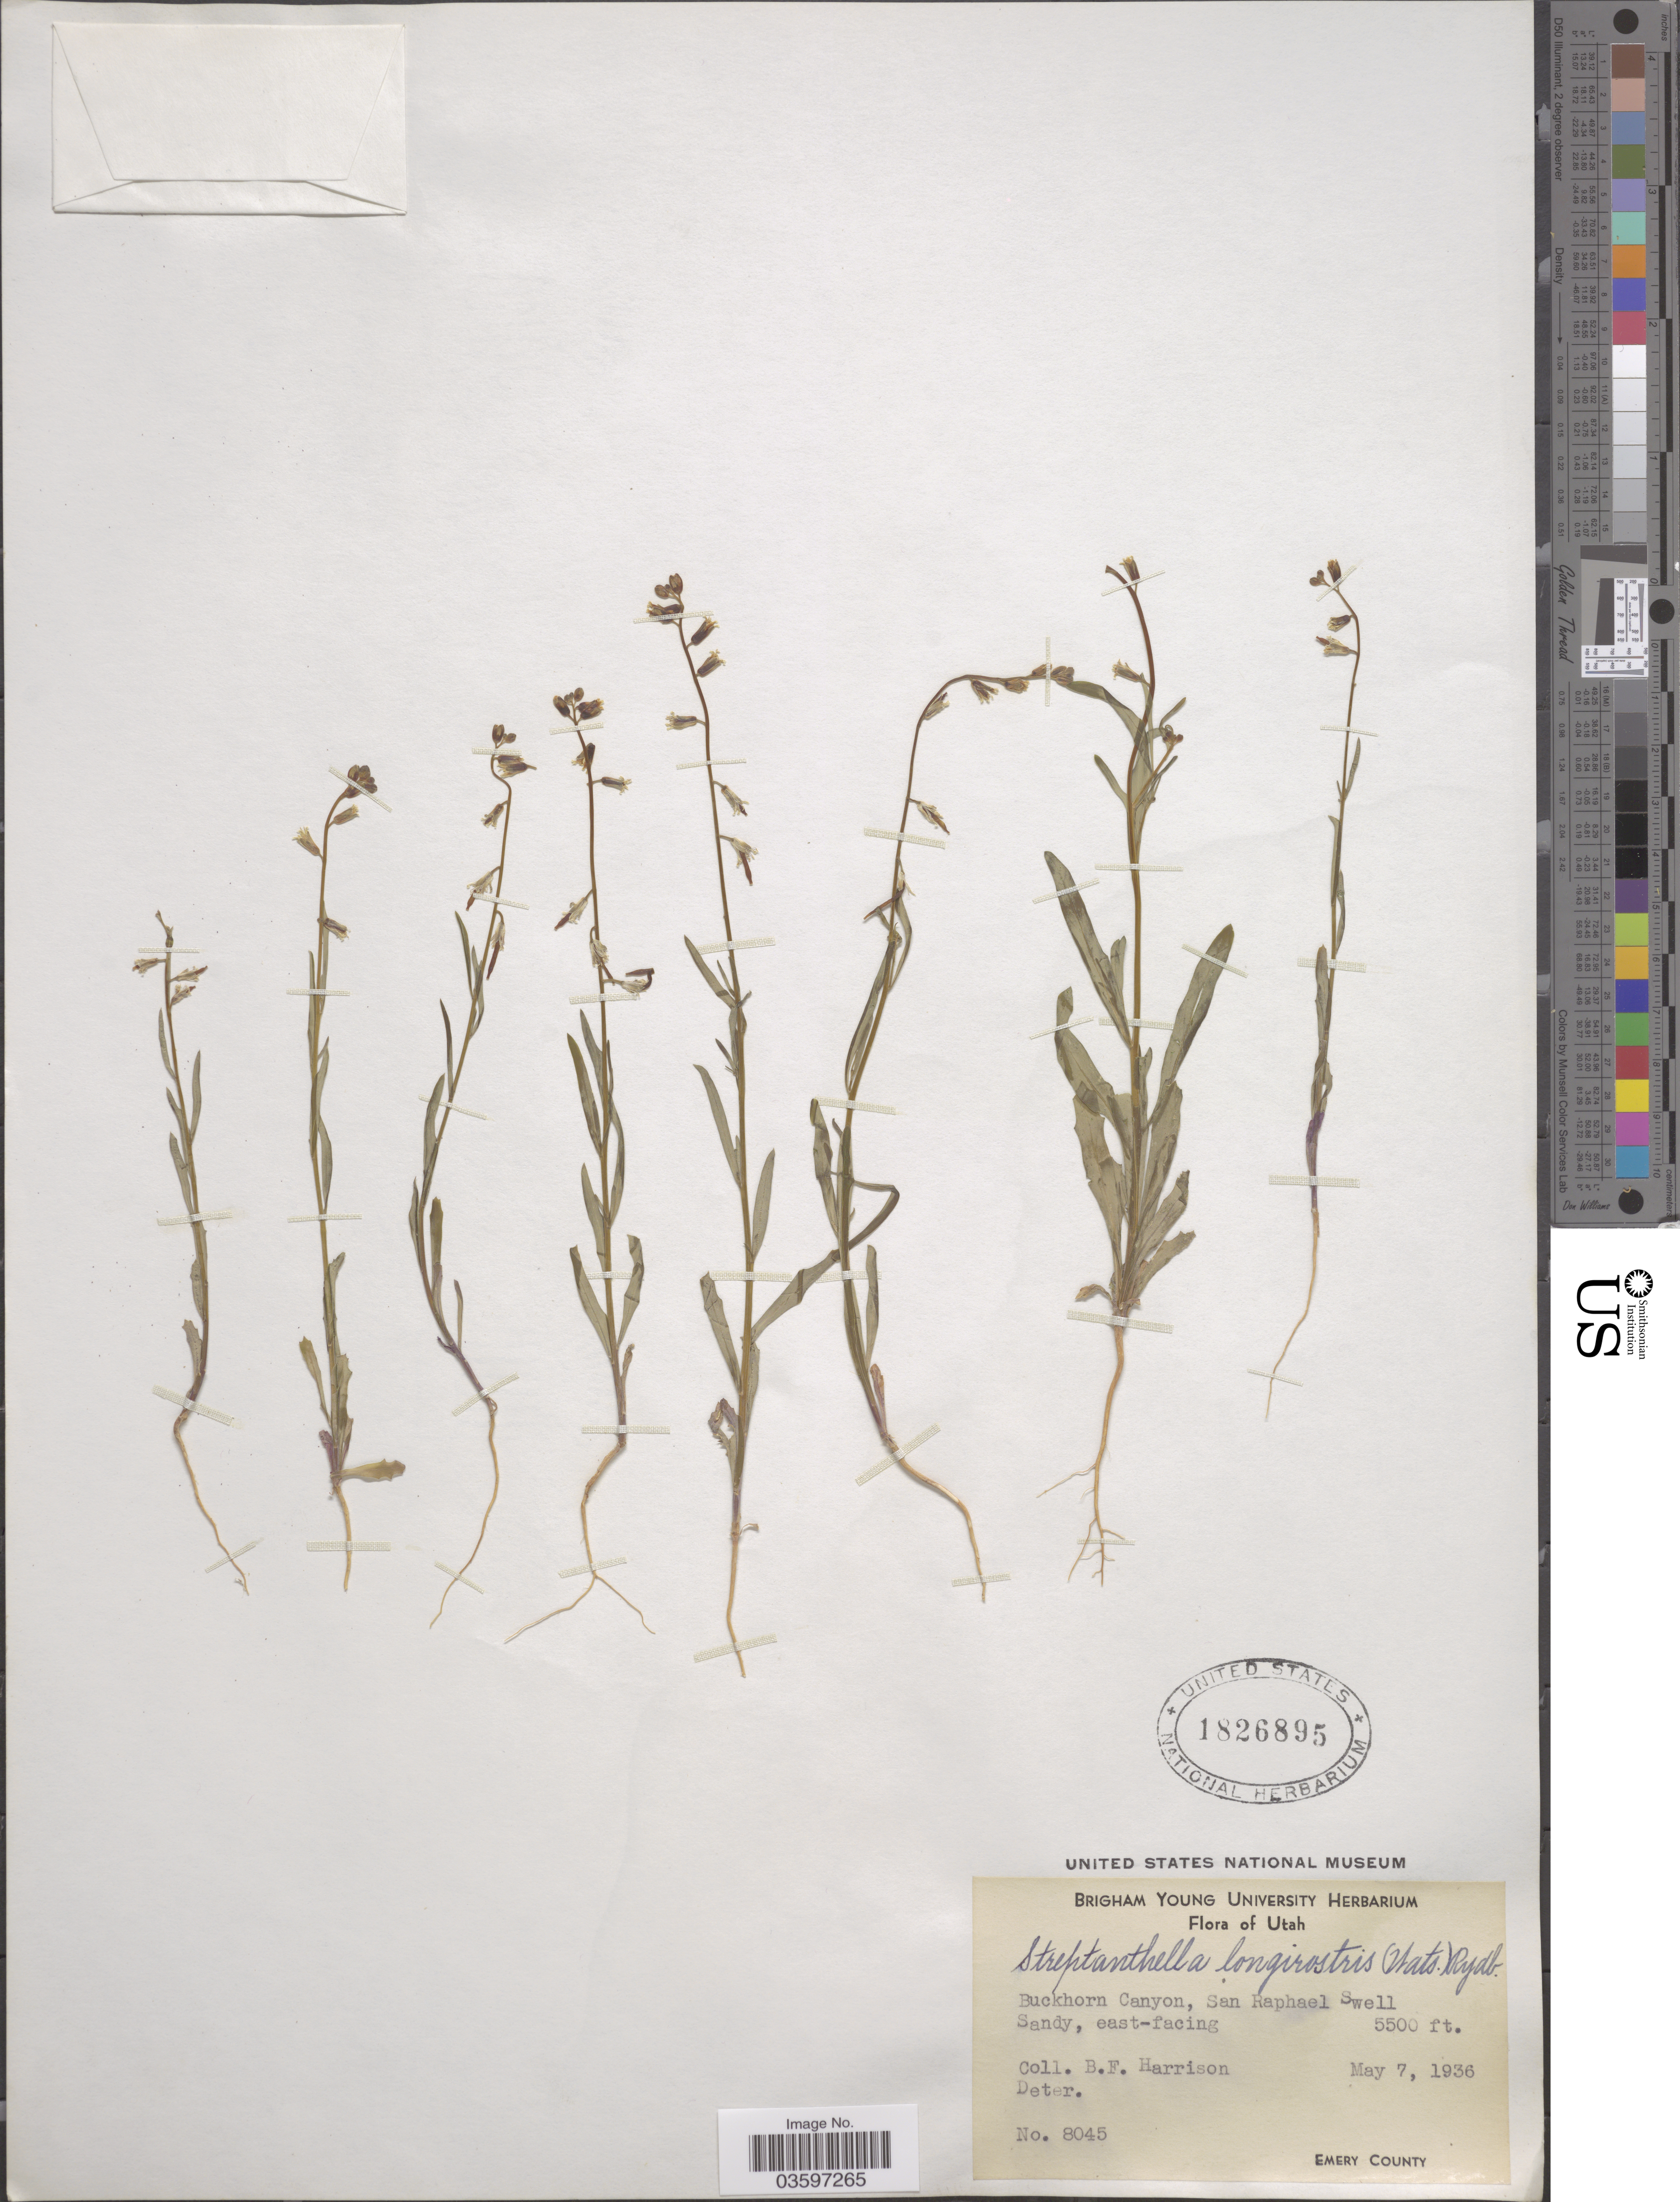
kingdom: Plantae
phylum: Tracheophyta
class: Magnoliopsida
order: Brassicales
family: Brassicaceae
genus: Streptanthella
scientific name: Streptanthella longirostris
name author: (S. Watson) Rydb.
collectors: B. F. Harrison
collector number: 8045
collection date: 1936-05-07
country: United States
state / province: Utah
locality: Buckhorn Canyon, San Raphael Swell Sandy, east-facing.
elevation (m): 1676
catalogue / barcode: US 1826895